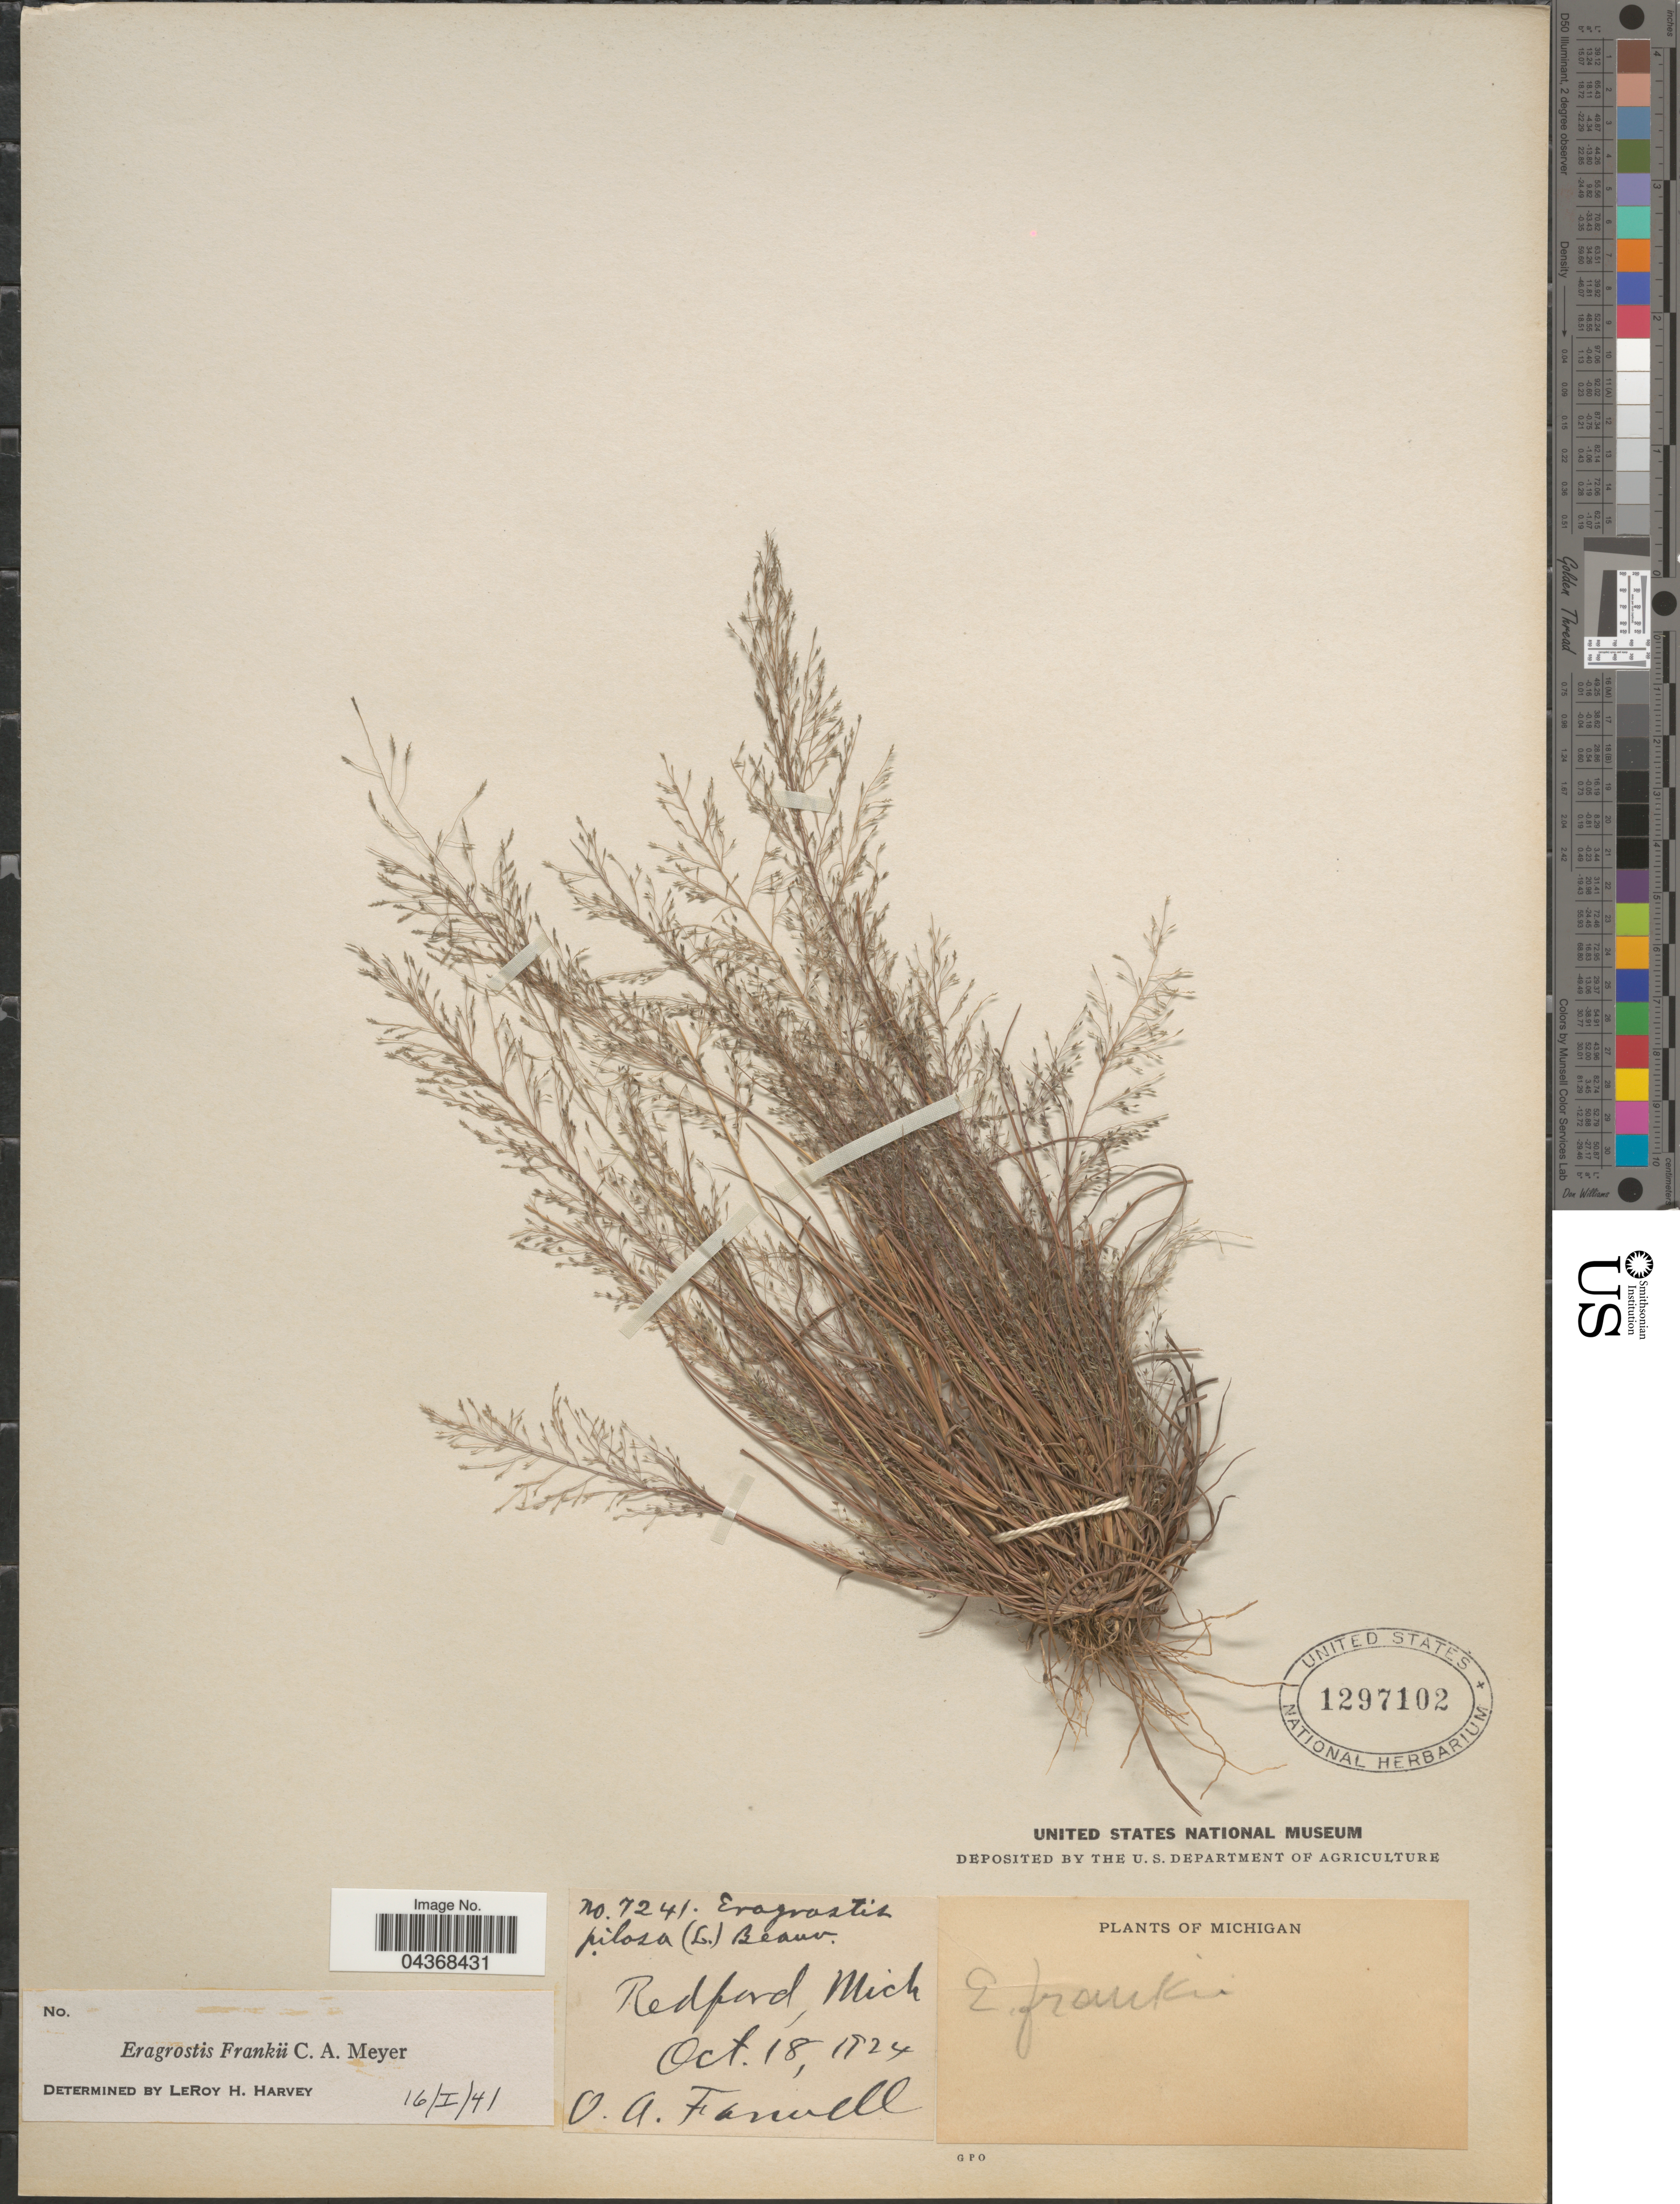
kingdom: Plantae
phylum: Tracheophyta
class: Liliopsida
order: Poales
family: Poaceae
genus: Eragrostis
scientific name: Eragrostis frankii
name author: C.A. Mey. ex Steud.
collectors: O. Farwell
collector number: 7241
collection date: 1924-10-18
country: United States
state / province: Michigan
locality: Redford.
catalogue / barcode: US 1297102